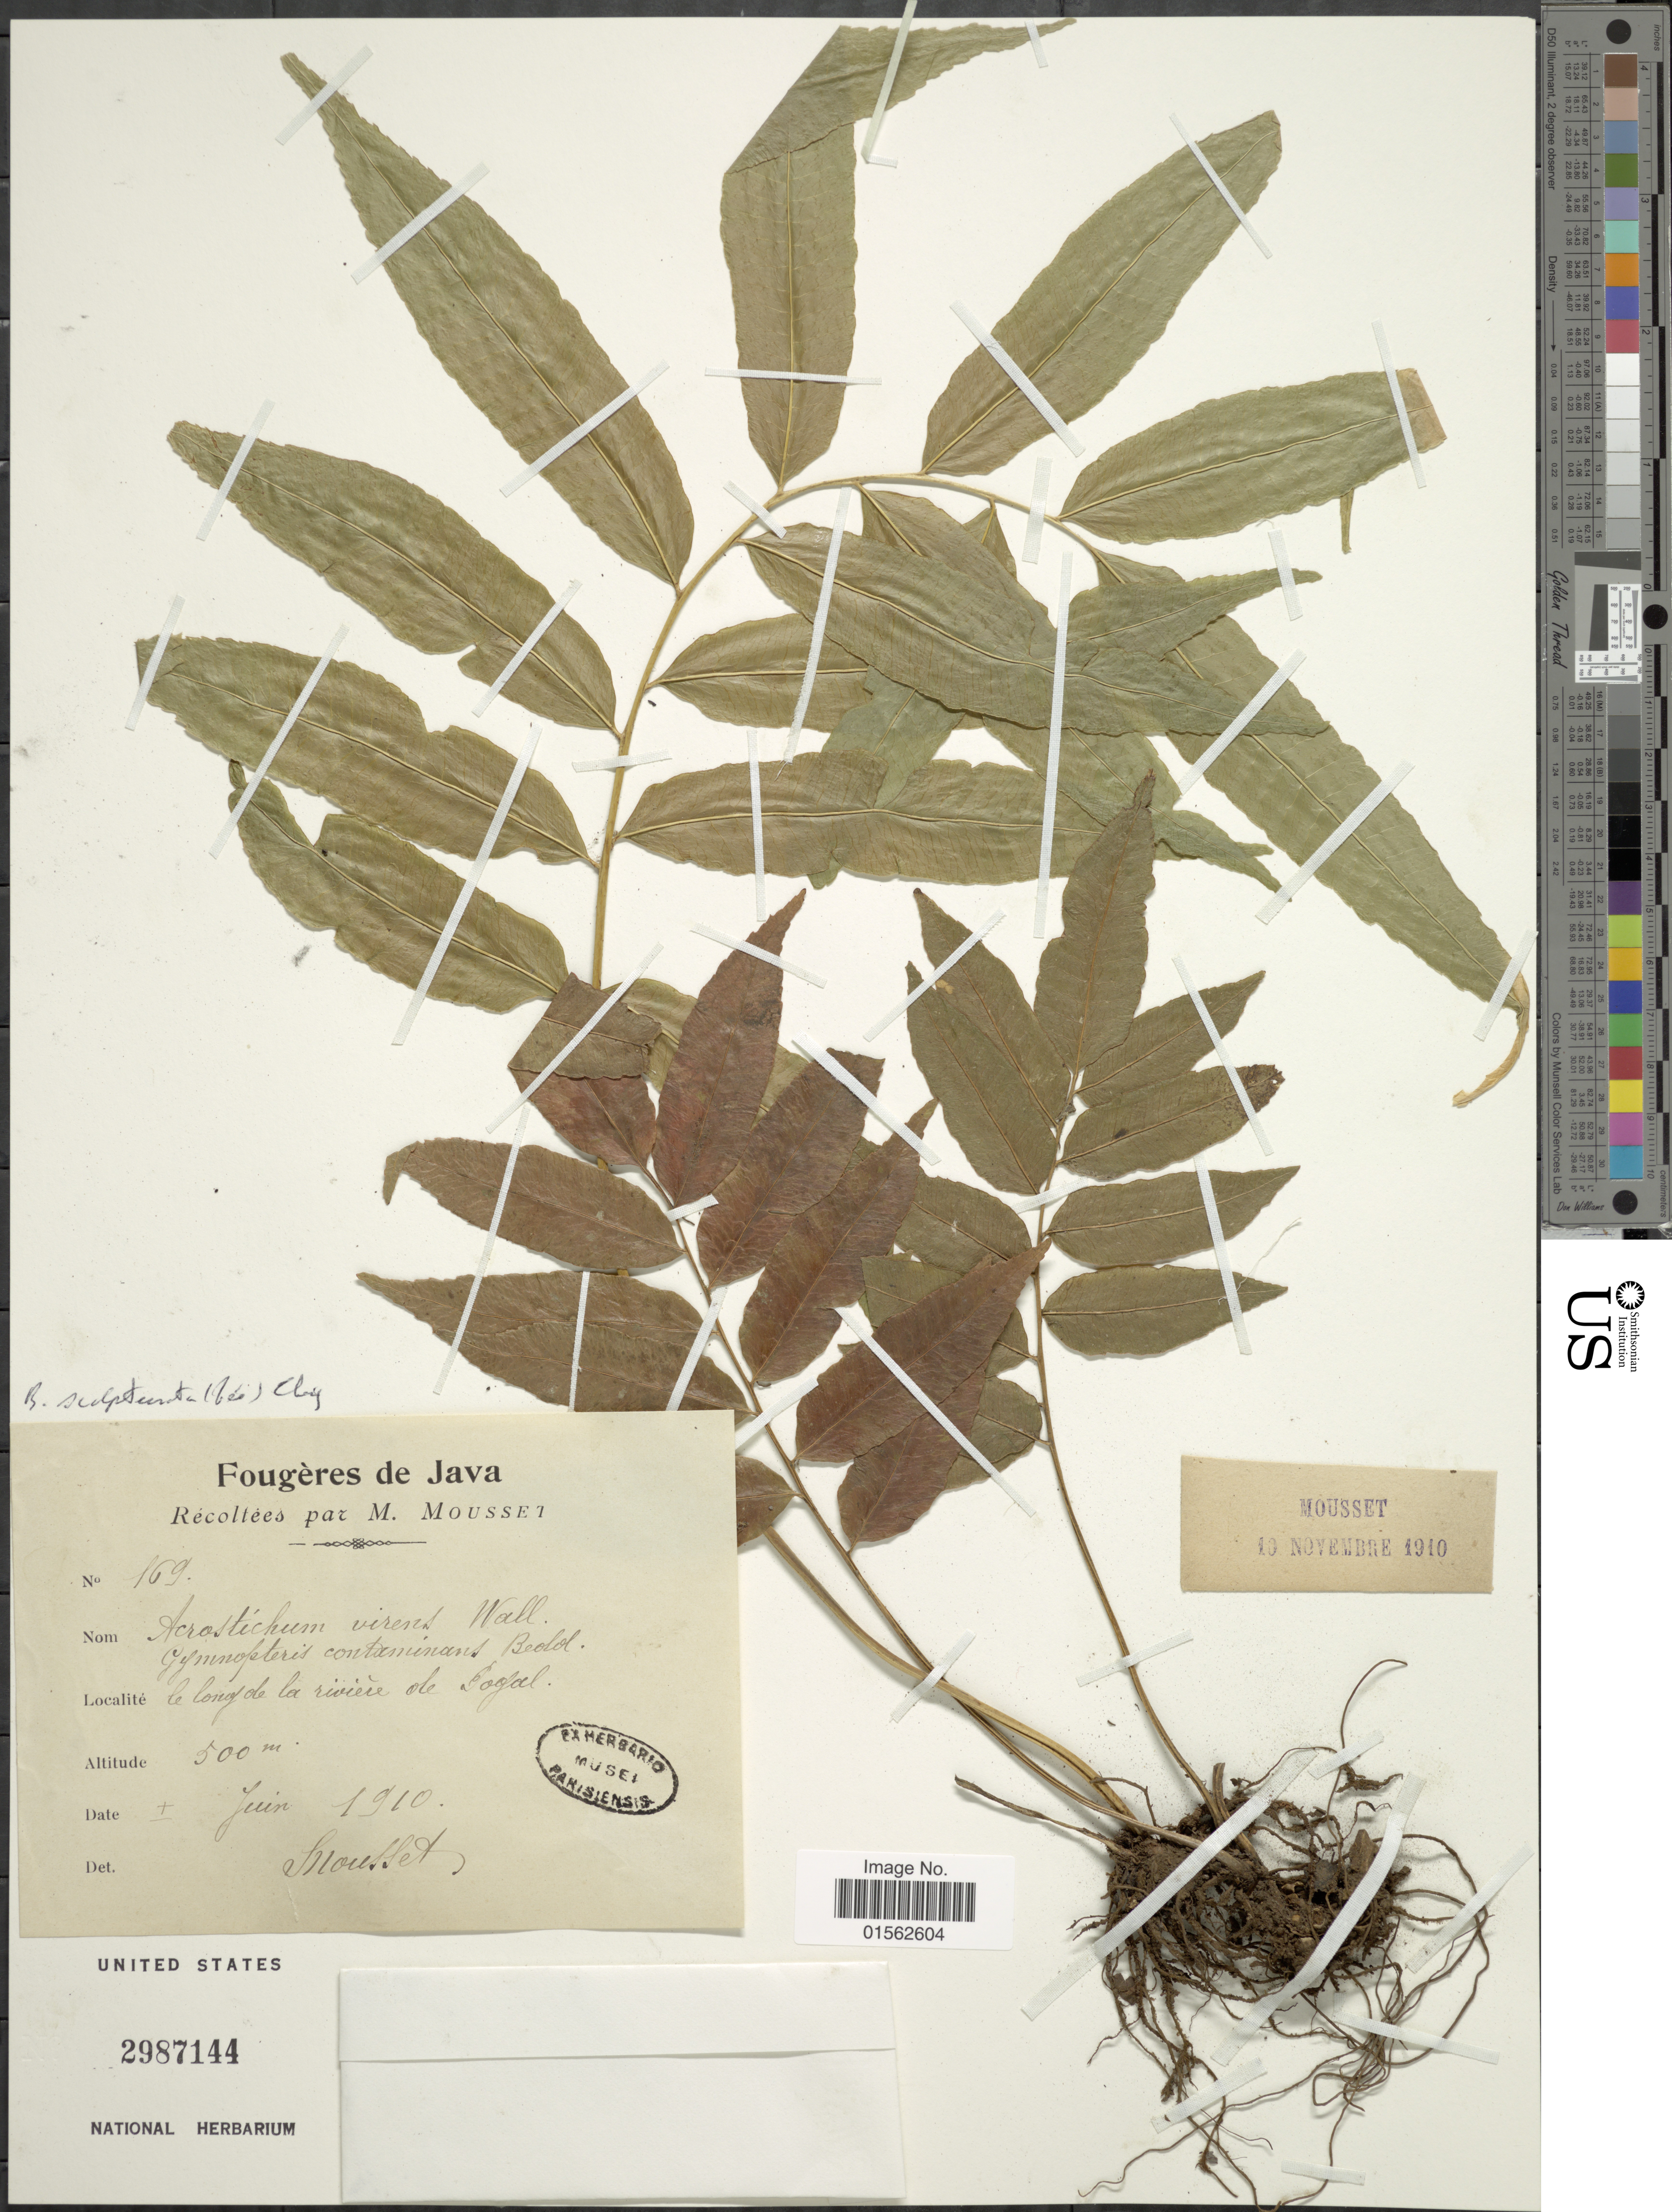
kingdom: Plantae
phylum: Tracheophyta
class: Polypodiopsida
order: Polypodiales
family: Dryopteridaceae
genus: Bolbitis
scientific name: Bolbitis scalpturata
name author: (Fée) Ching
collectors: M. Mousset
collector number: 169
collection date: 1910-06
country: Indonesia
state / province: Java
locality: Le long de riviere de Bogal [interpreted]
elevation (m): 500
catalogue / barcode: US 2987144